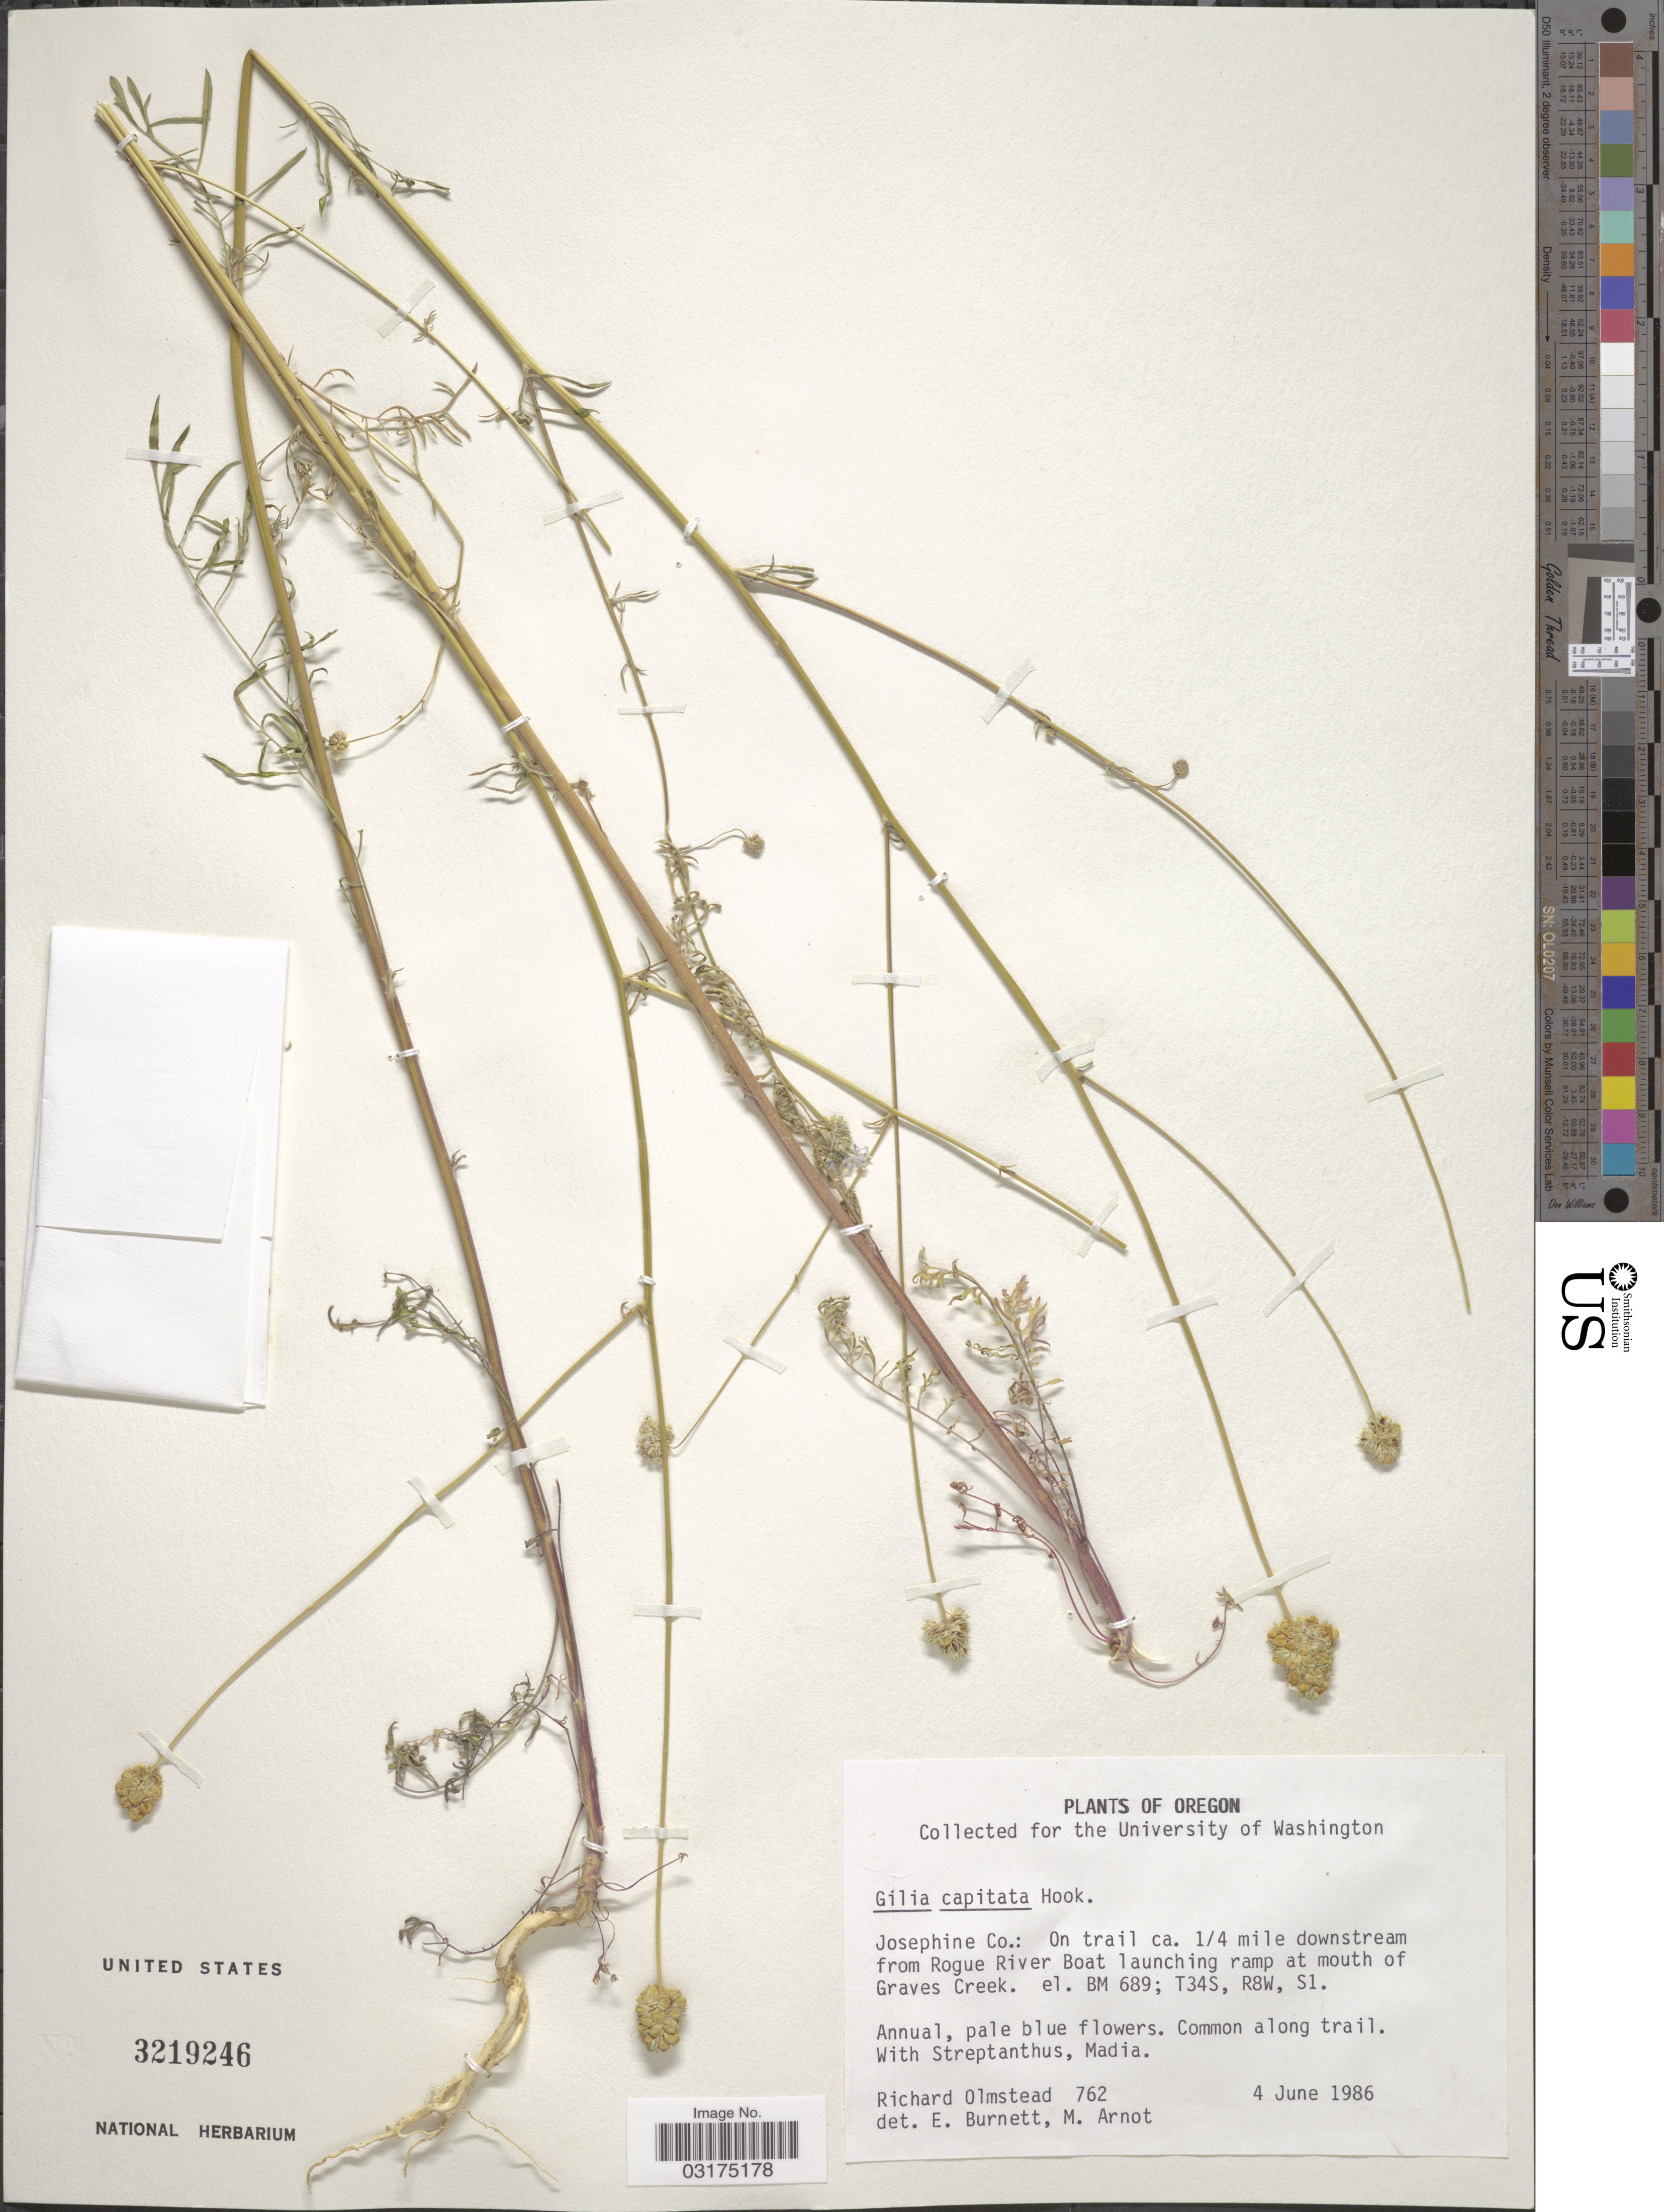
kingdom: Plantae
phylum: Tracheophyta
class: Magnoliopsida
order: Ericales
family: Polemoniaceae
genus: Gilia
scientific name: Gilia capitata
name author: Sims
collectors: R. Olmstead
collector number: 762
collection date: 1986-06-04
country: United States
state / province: Oregon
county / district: Josephine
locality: Josephine Co.: On trail ca. ¼ mile downstream from Rogue River Boat launching ramp at mouth of Graves Creek. el. BM 689; T34S, R8W, S1.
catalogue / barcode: US 3219246